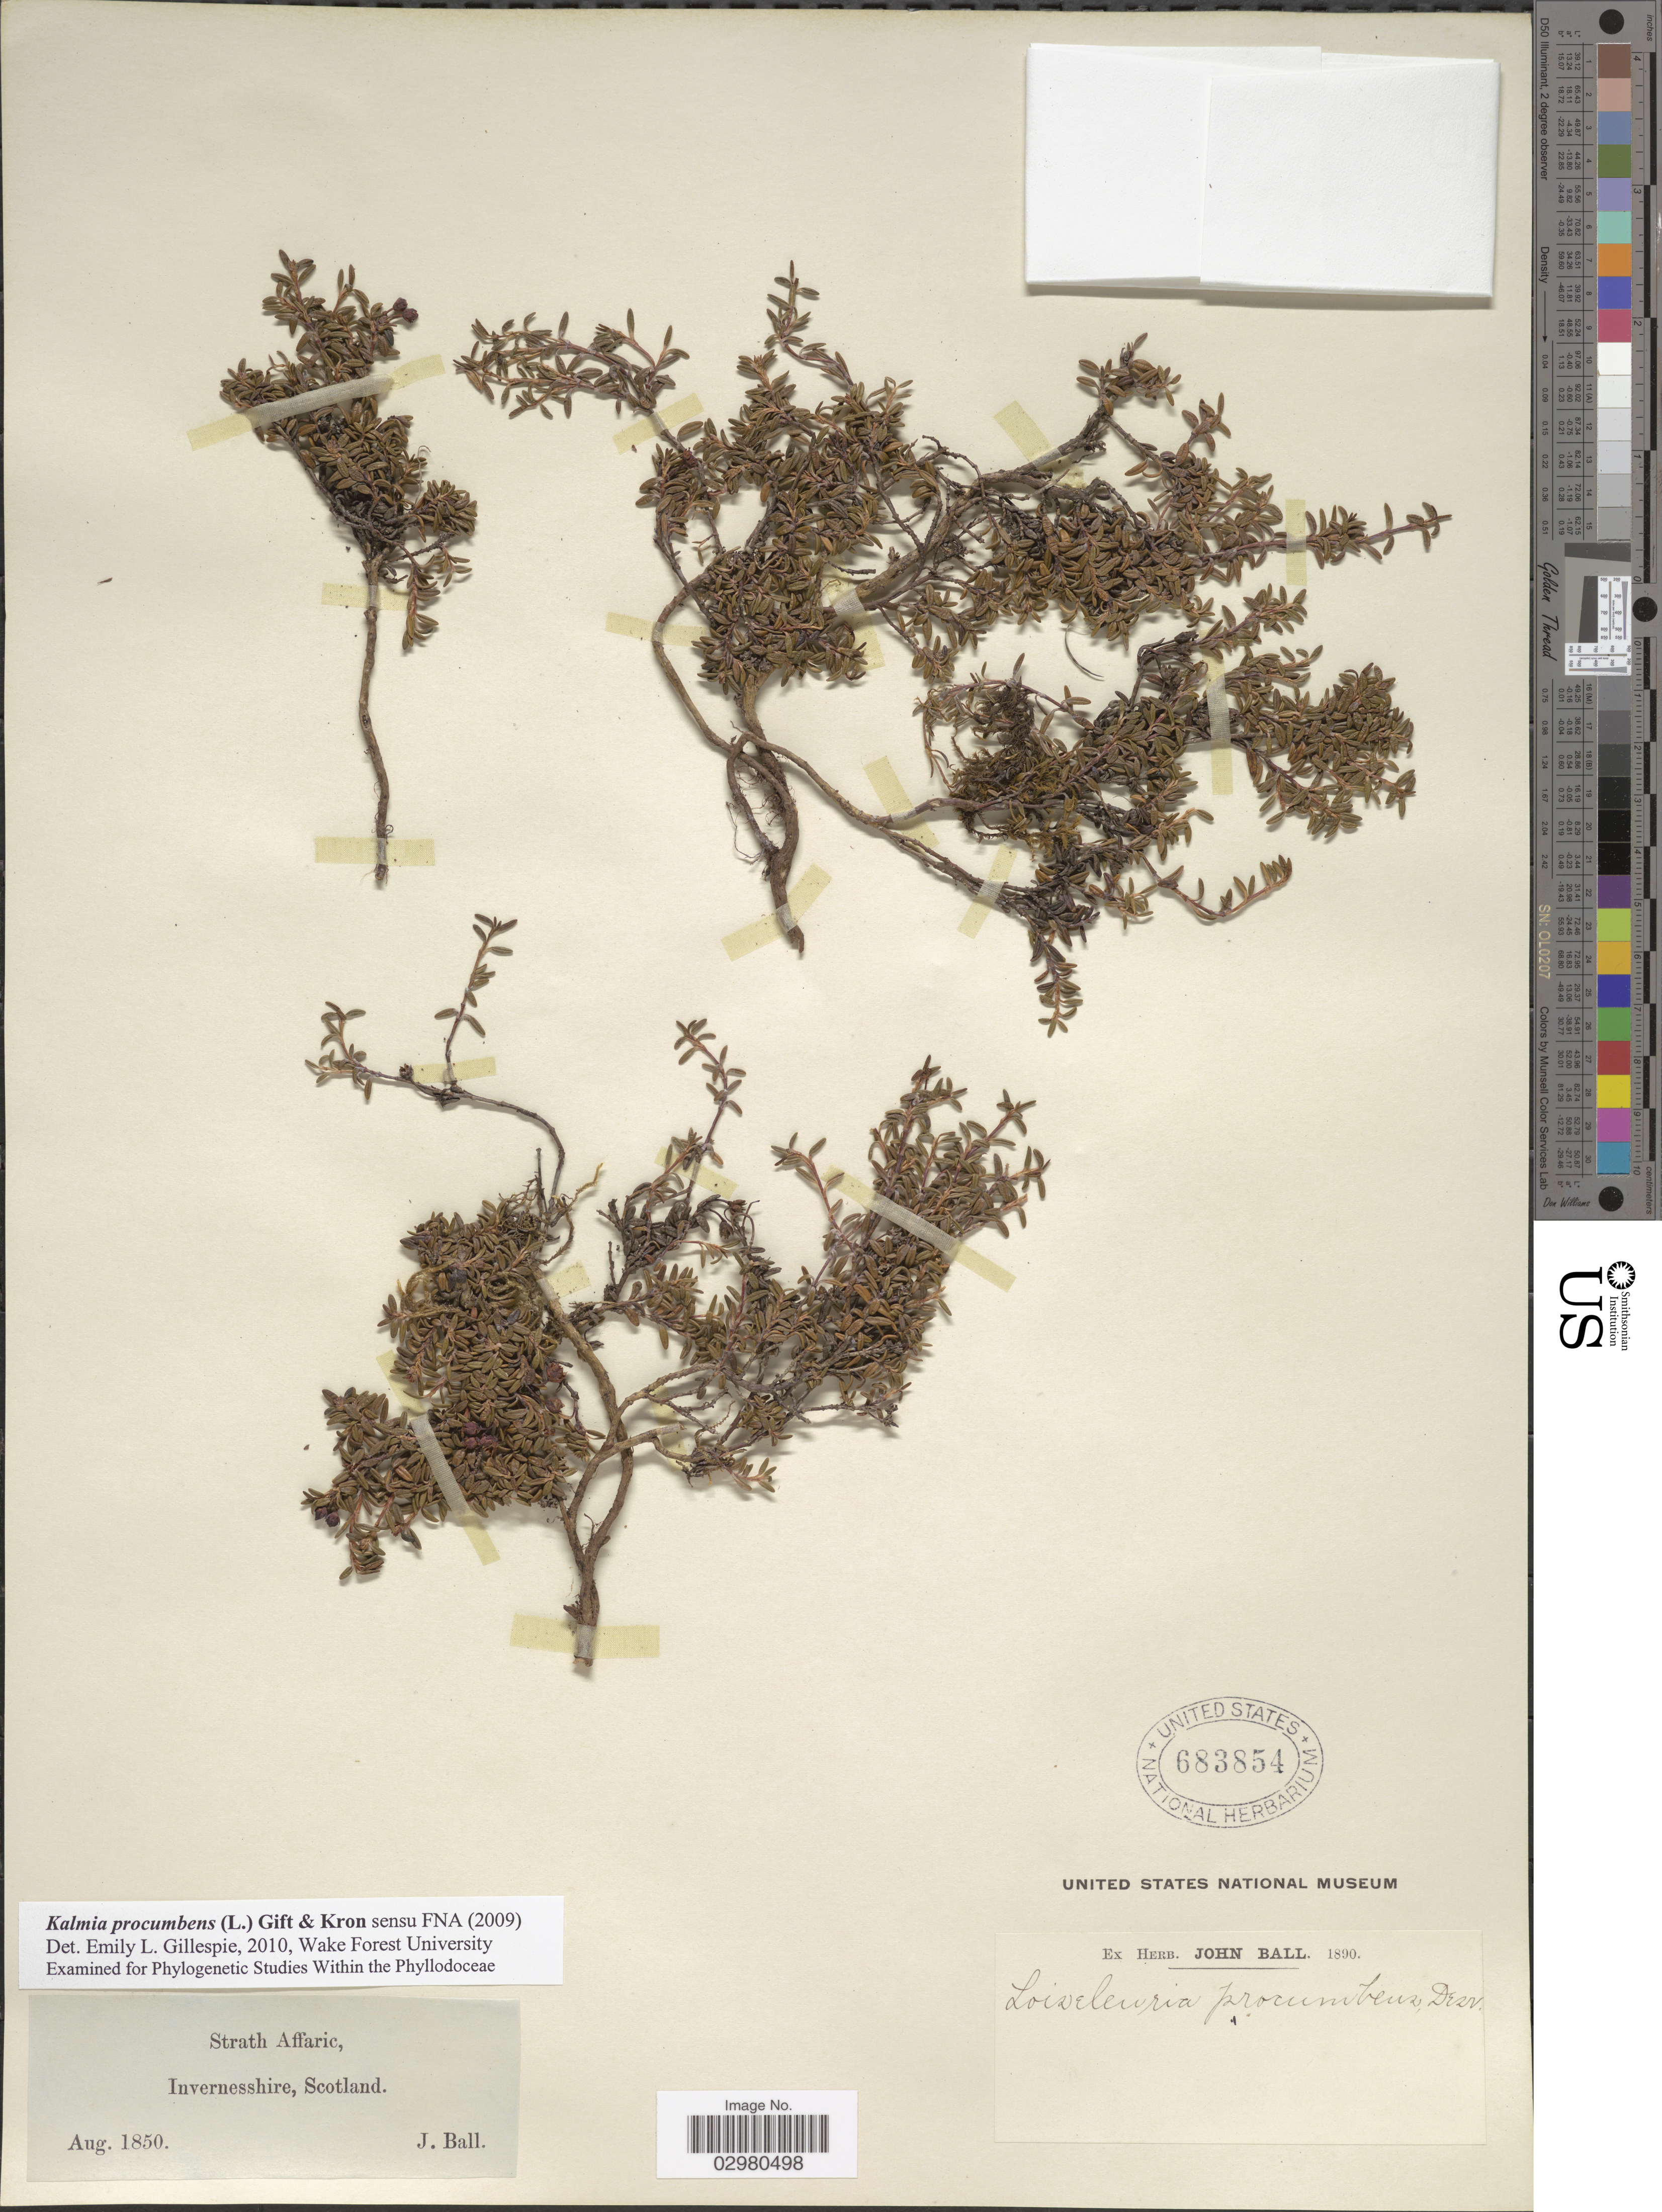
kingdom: Plantae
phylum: Tracheophyta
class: Magnoliopsida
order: Ericales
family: Ericaceae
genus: Loiseleuria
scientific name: Loiseleuria procumbens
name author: (L.) Desv.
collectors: J. Ball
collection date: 1850-08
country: United Kingdom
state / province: Scotland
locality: Strath Affaric, Invernesshire.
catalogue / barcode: US 683854